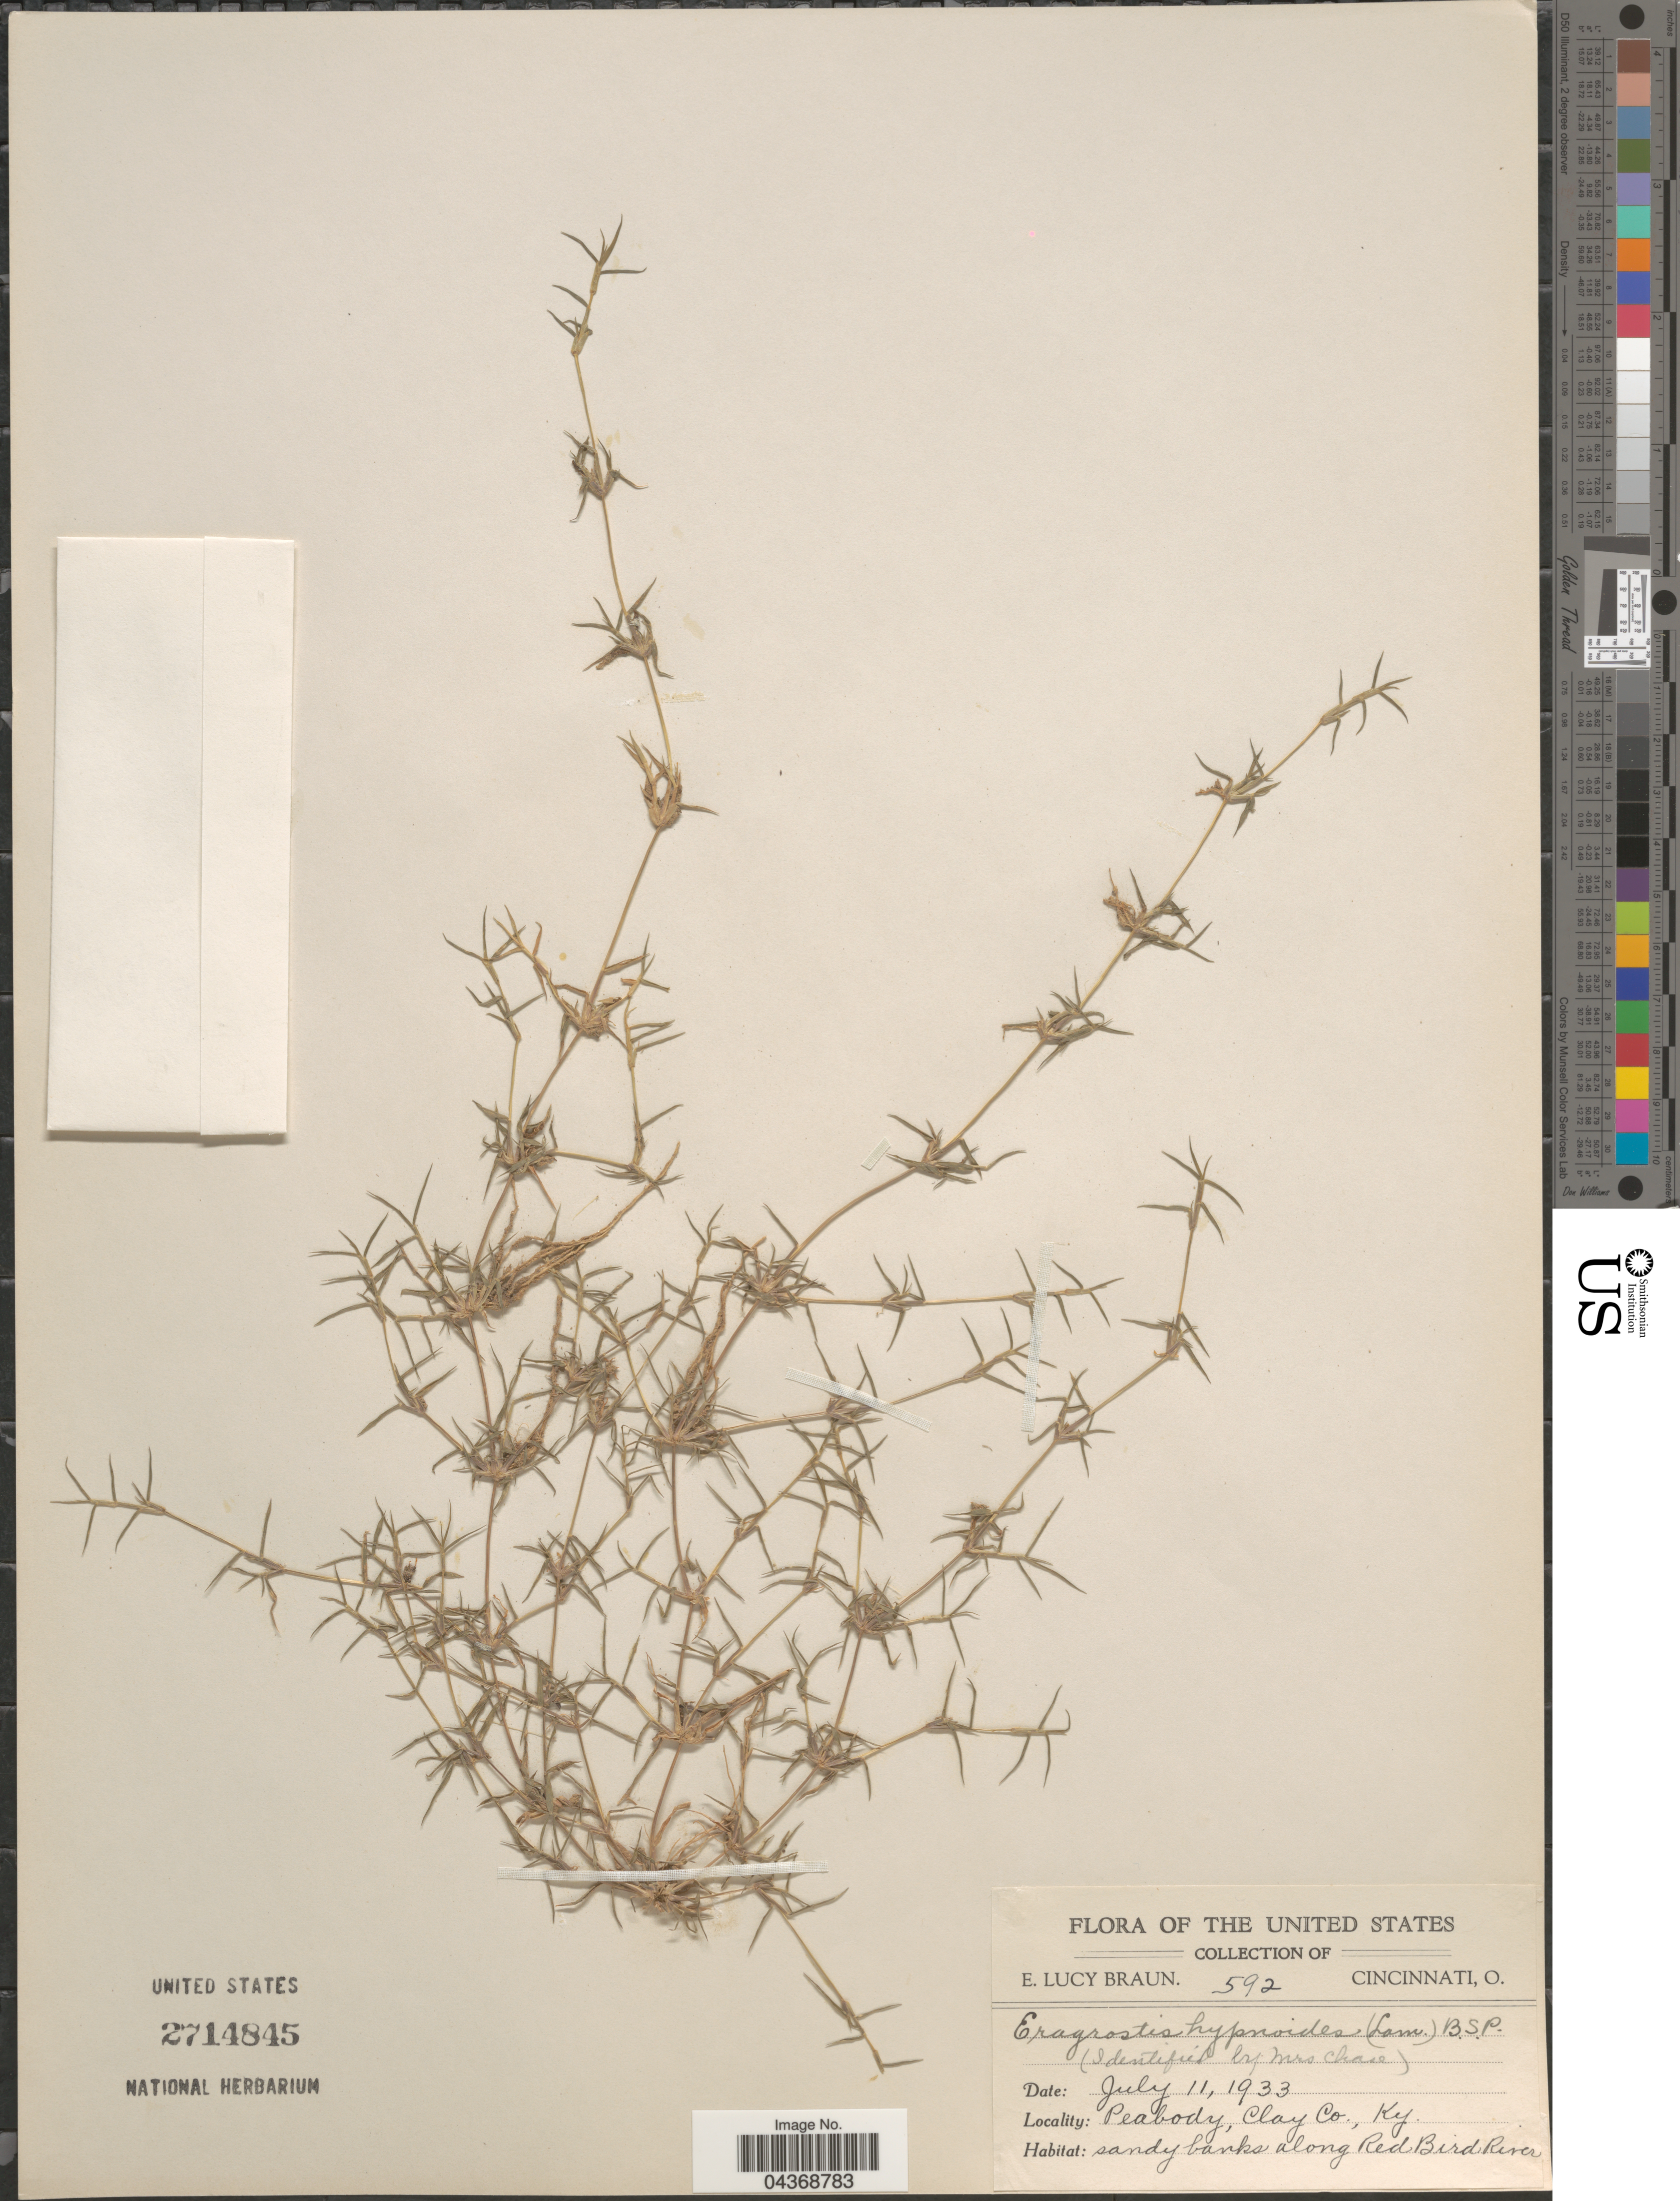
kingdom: Plantae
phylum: Tracheophyta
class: Liliopsida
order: Poales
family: Poaceae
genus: Eragrostis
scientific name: Eragrostis hypnoides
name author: (Lam.) Britton, Stearns & Poggenb.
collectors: E. L. Braun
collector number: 592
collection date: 1933-07-11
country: United States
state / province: Kentucky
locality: Peabody, Clay Co. Sandy banks along Red Bird River.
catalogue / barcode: US 2714845